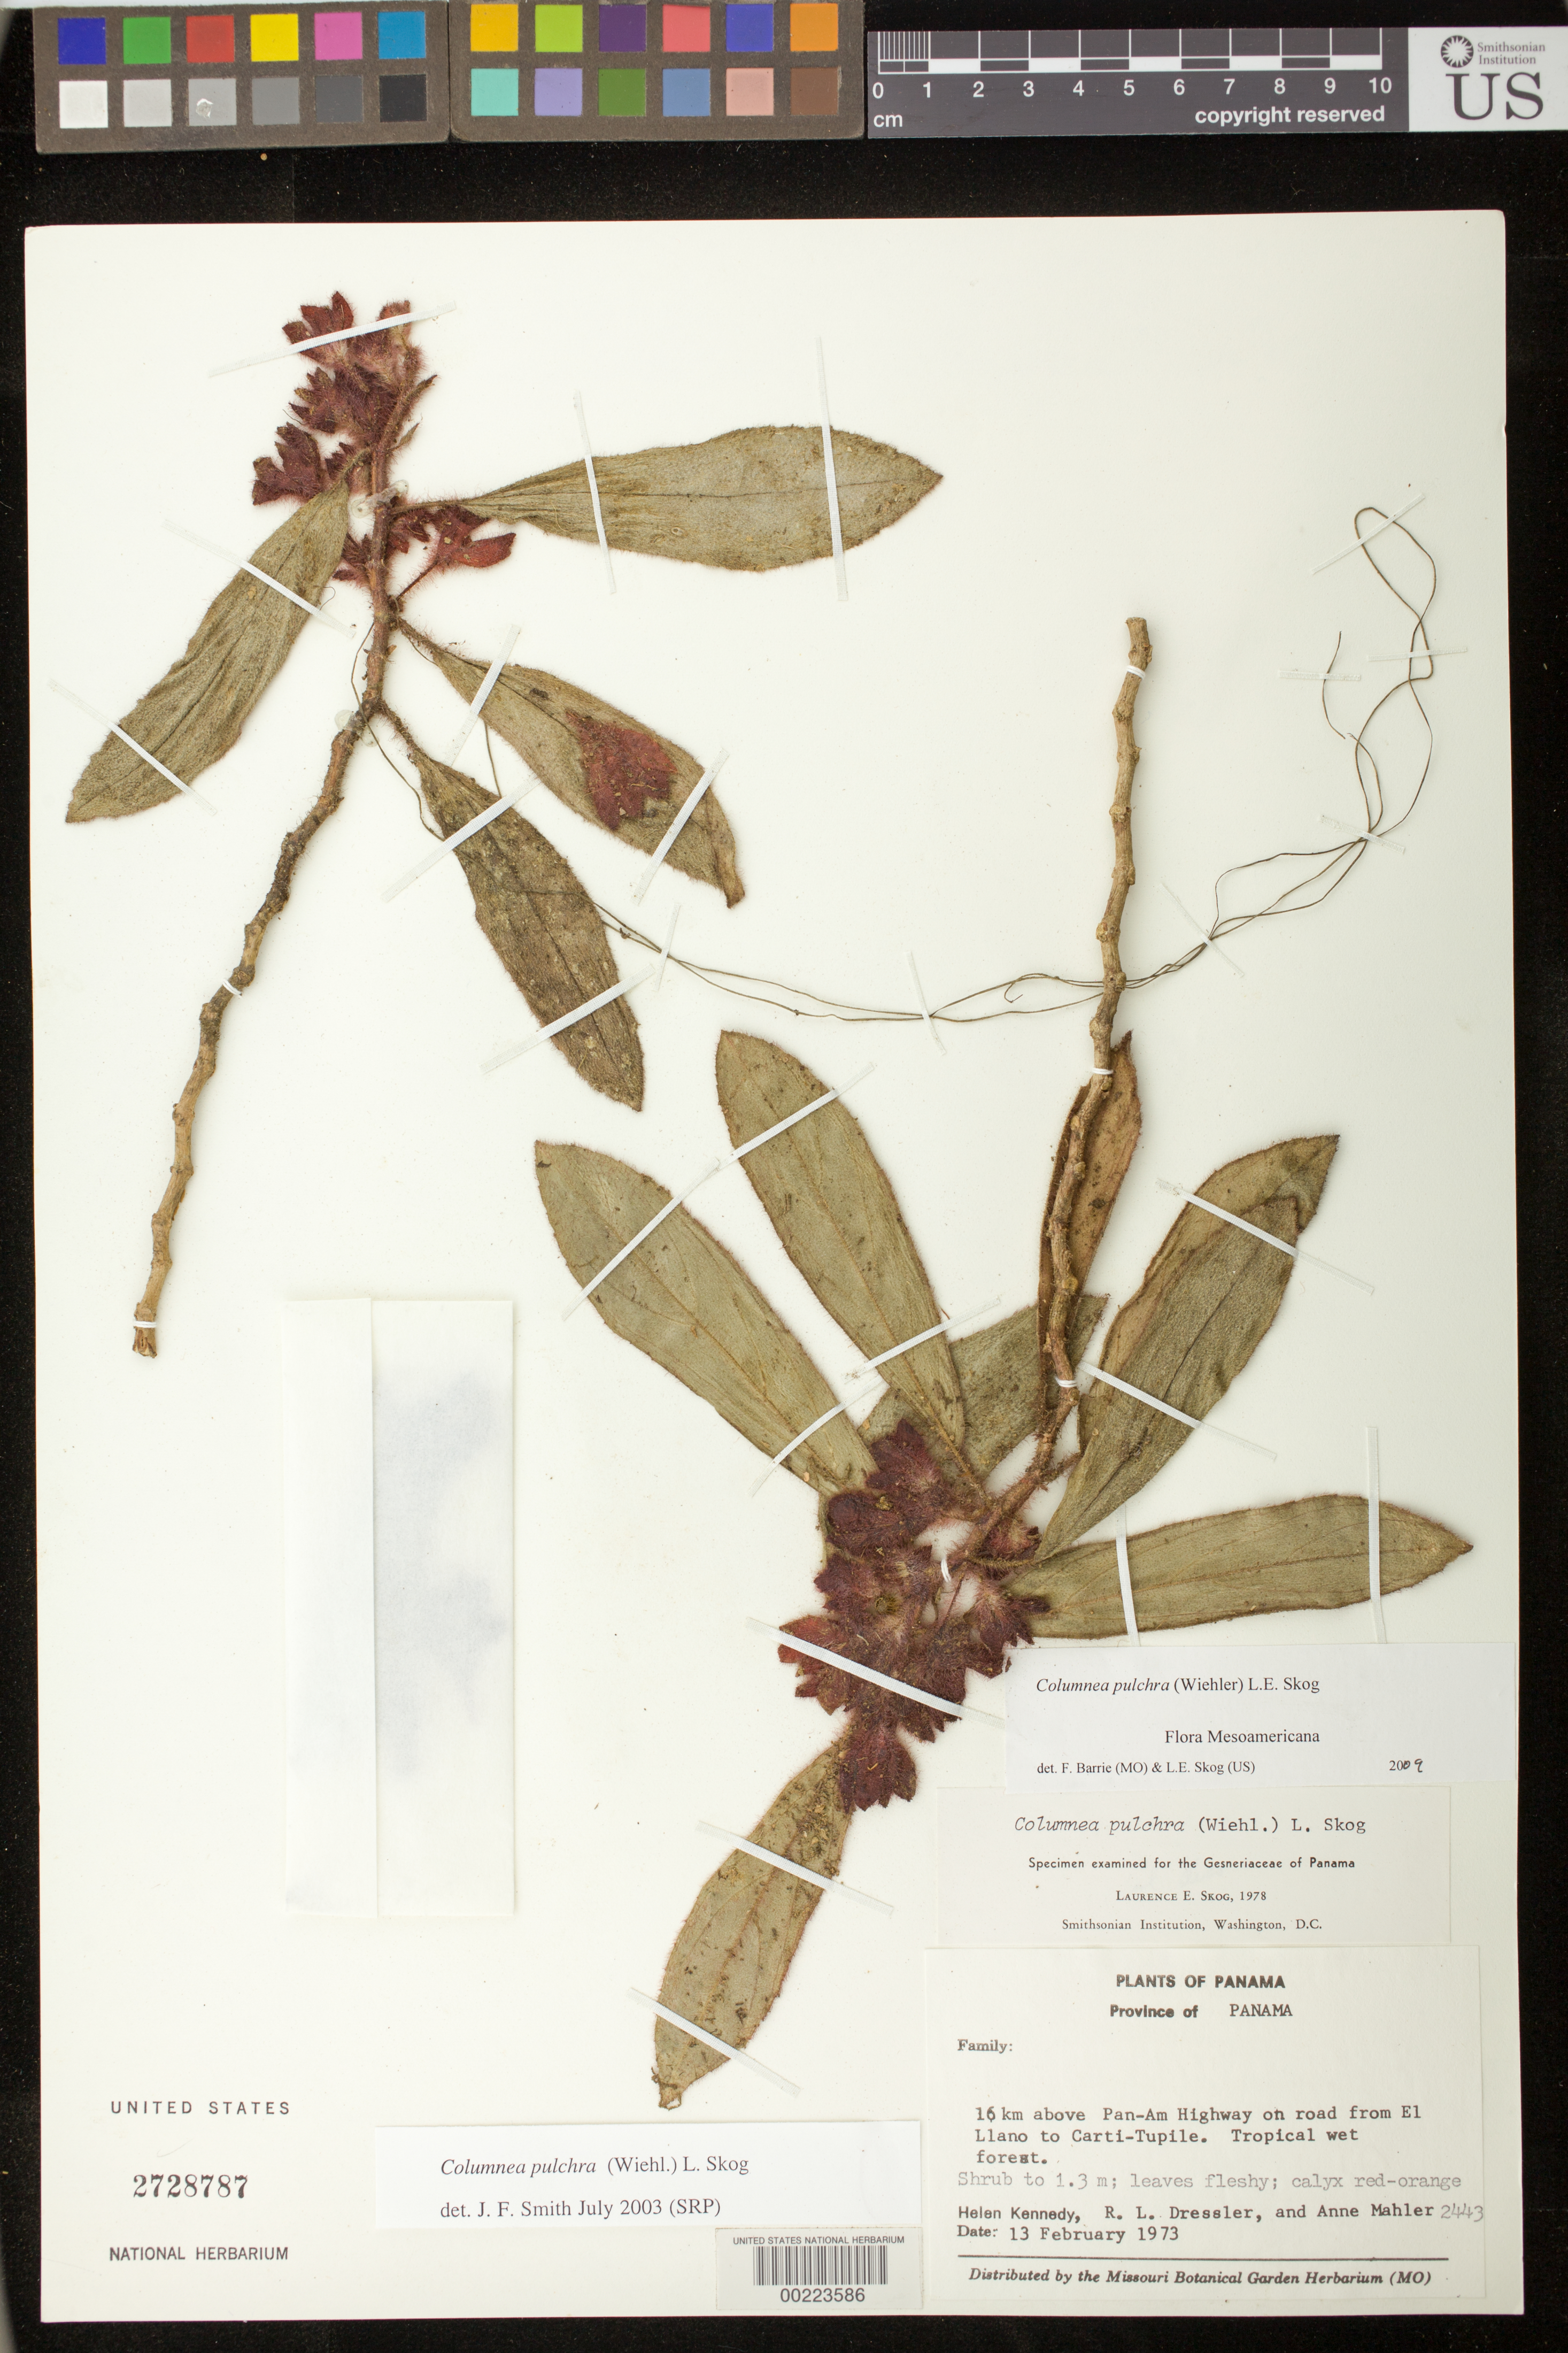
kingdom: Plantae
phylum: Tracheophyta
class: Magnoliopsida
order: Lamiales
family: Gesneriaceae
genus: Columnea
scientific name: Columnea pulchra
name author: (Wiehler) L.E. Skog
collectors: H. Kennedy, R. Dressler & A. Mahler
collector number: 2443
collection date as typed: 13 Feb 1973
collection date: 1973-02-13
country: Panama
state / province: Panamá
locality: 16 km above Pan-Am highway on road from El Llano to Carti-Tupile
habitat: Tropical wet forest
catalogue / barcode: US 2728787